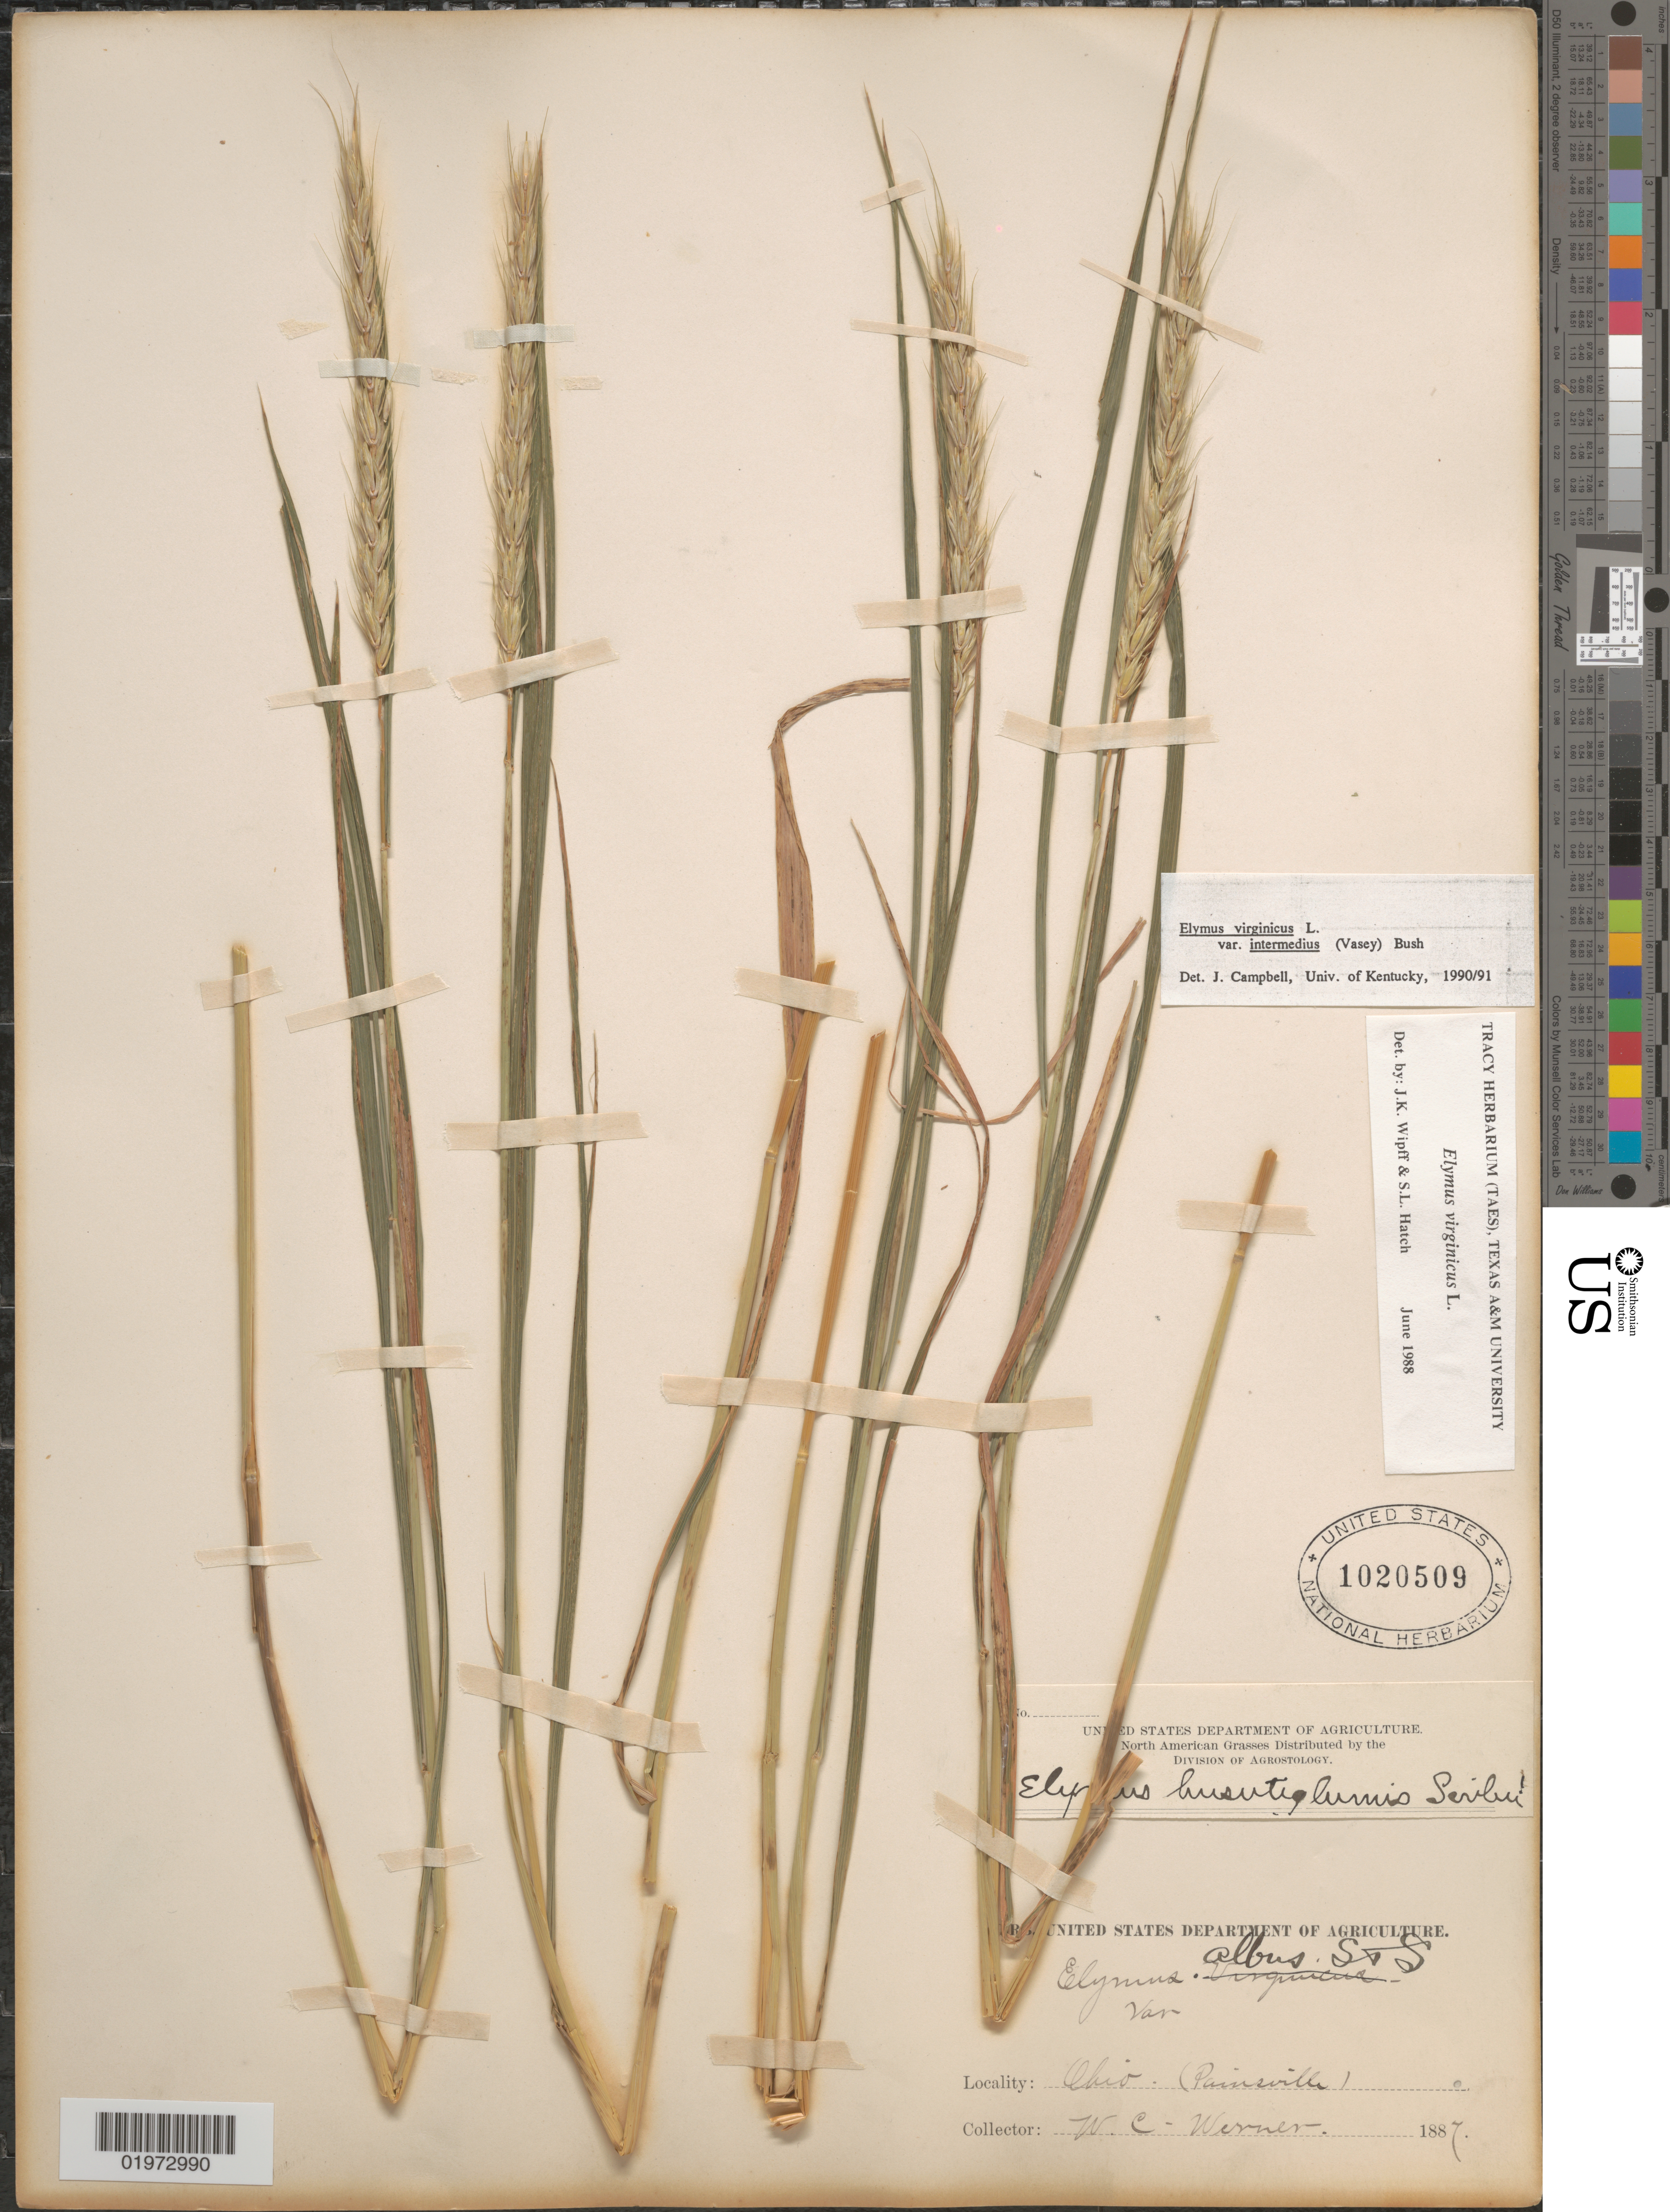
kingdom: Plantae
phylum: Tracheophyta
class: Liliopsida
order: Poales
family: Poaceae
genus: Elymus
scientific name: Elymus virginicus var. intermedius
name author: L.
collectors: W. Werner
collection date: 1887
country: United States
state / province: Ohio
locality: Painsville.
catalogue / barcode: US 1020509